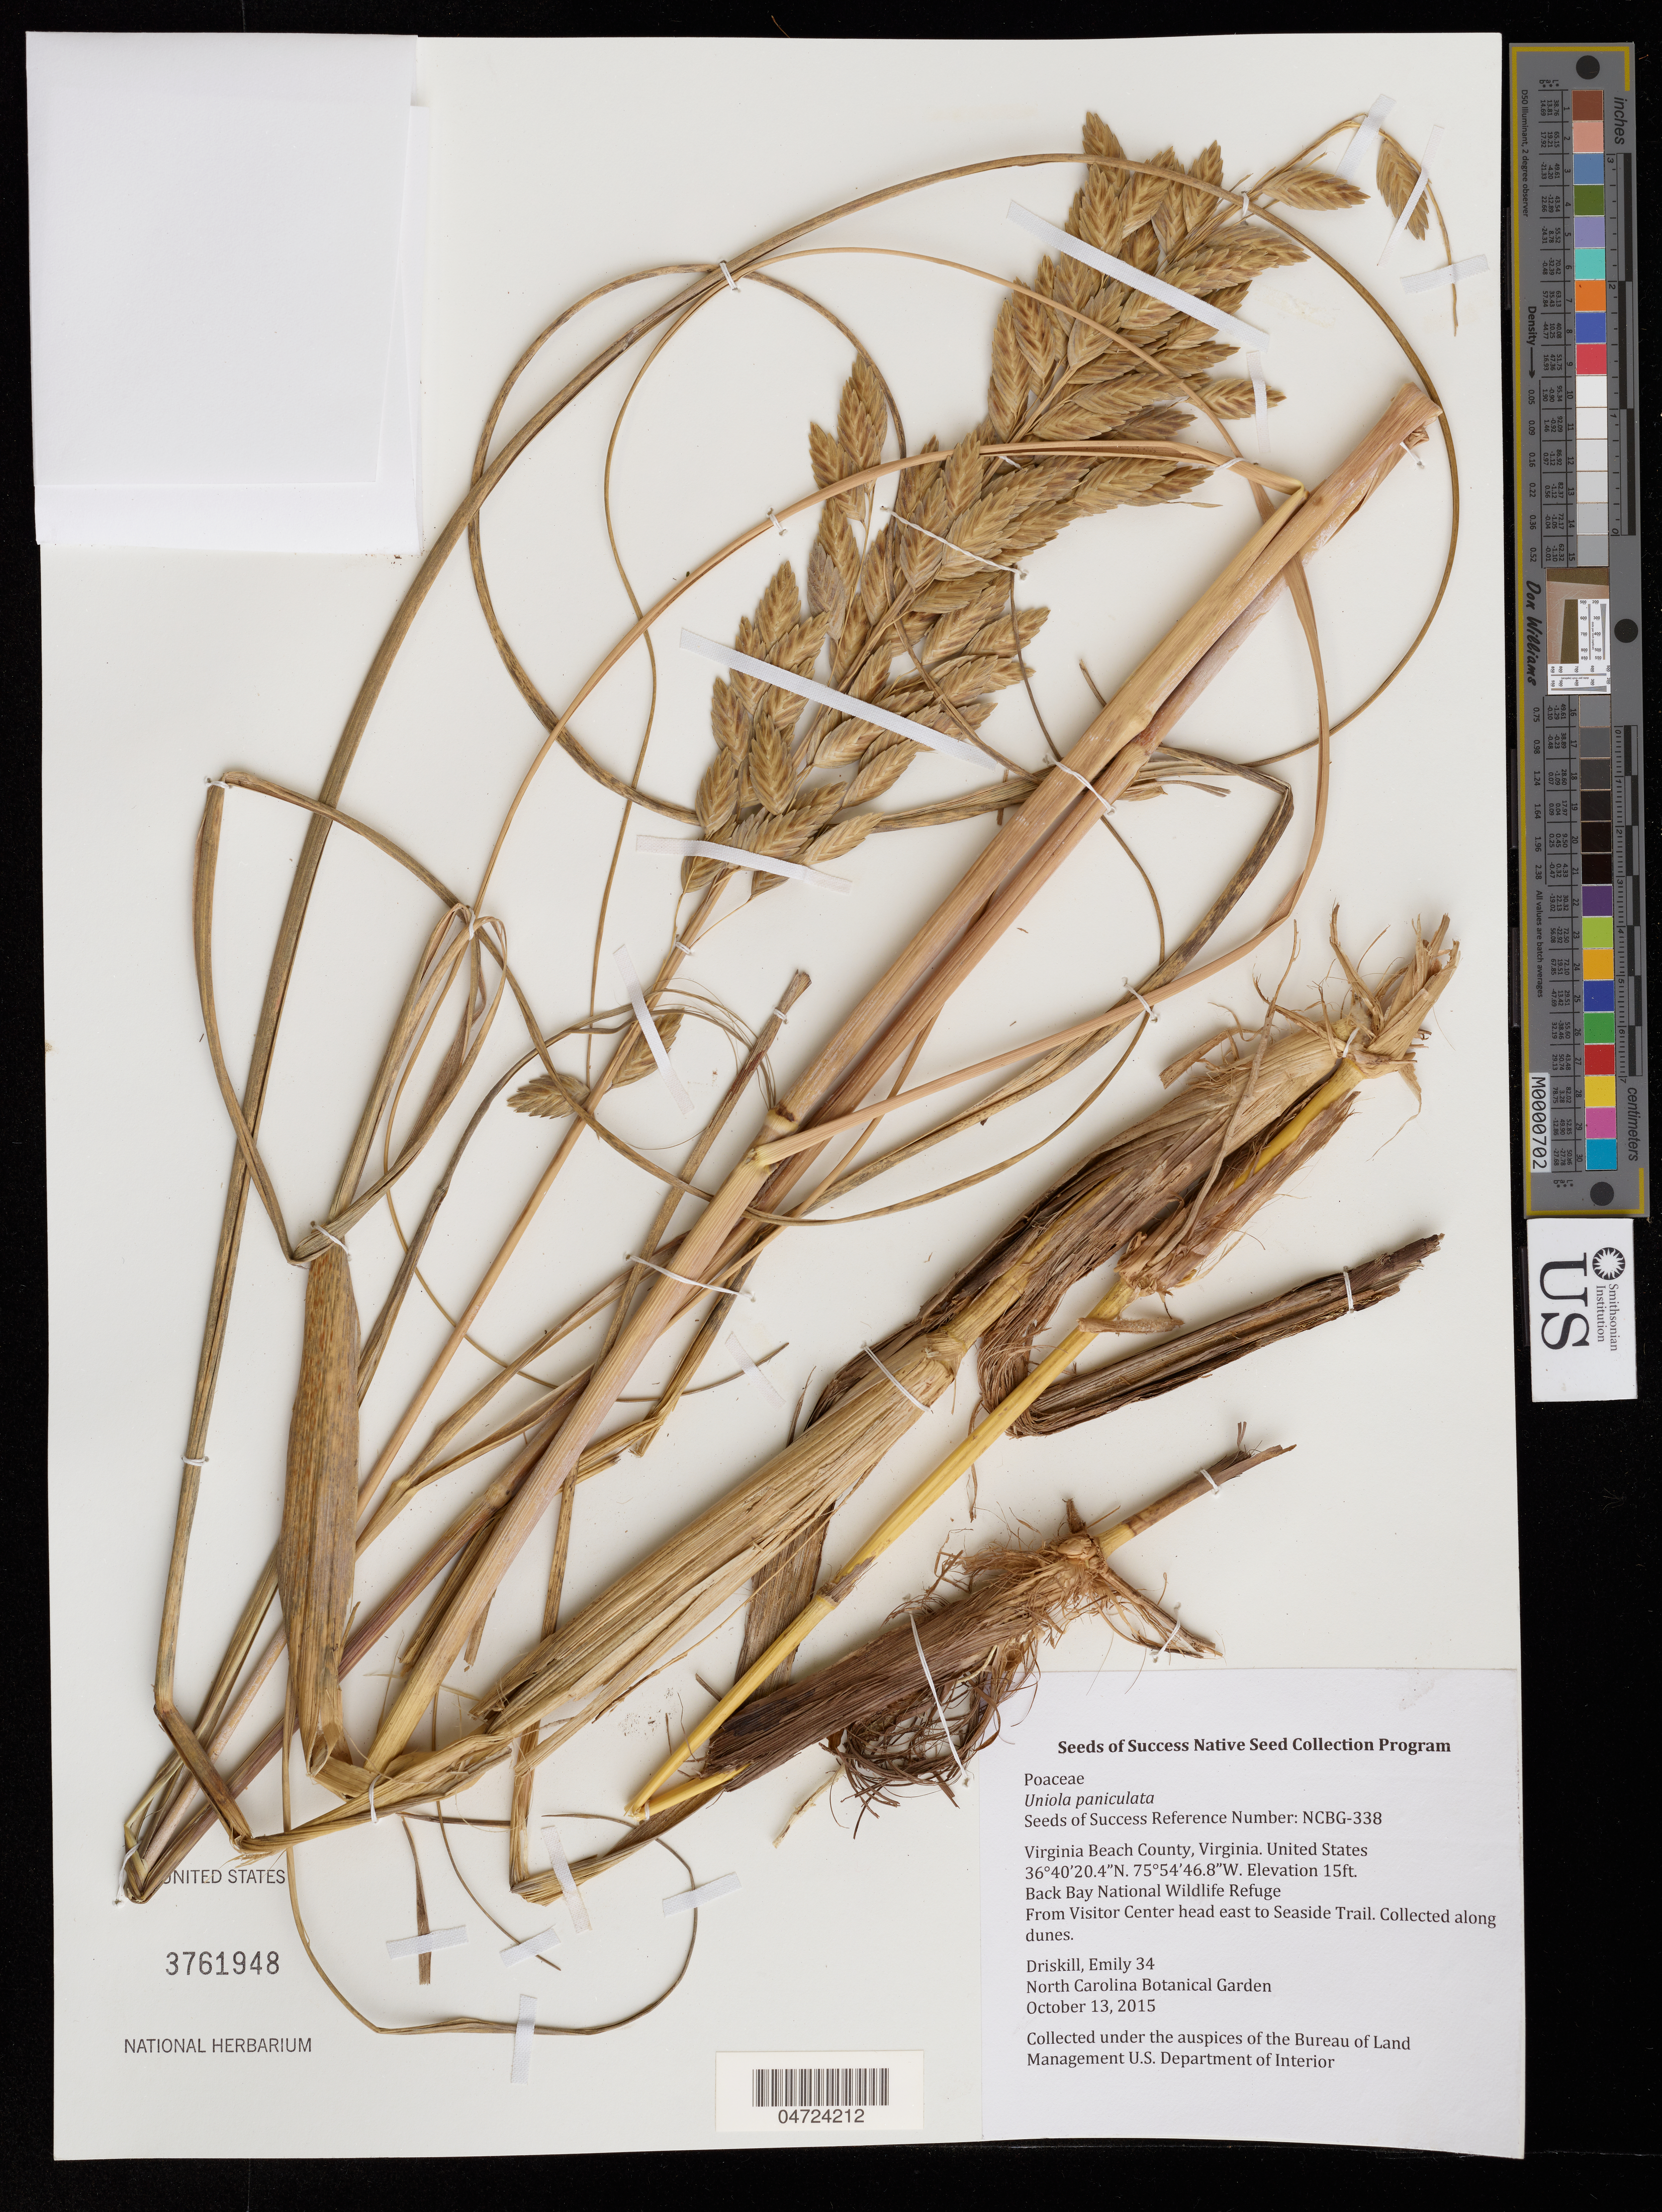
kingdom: Plantae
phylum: Tracheophyta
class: Liliopsida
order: Poales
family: Poaceae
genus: Uniola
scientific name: Uniola paniculata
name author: Llanos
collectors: E. Driskill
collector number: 34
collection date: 2015-10-13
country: United States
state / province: Virginia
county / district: City of Virginia Beach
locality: Virginia Beach County. Back Bay National Wildlife Refuge. From Visitor Center head east to Seaside Trail. Collected along dunes.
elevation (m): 5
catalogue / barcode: US 3761948